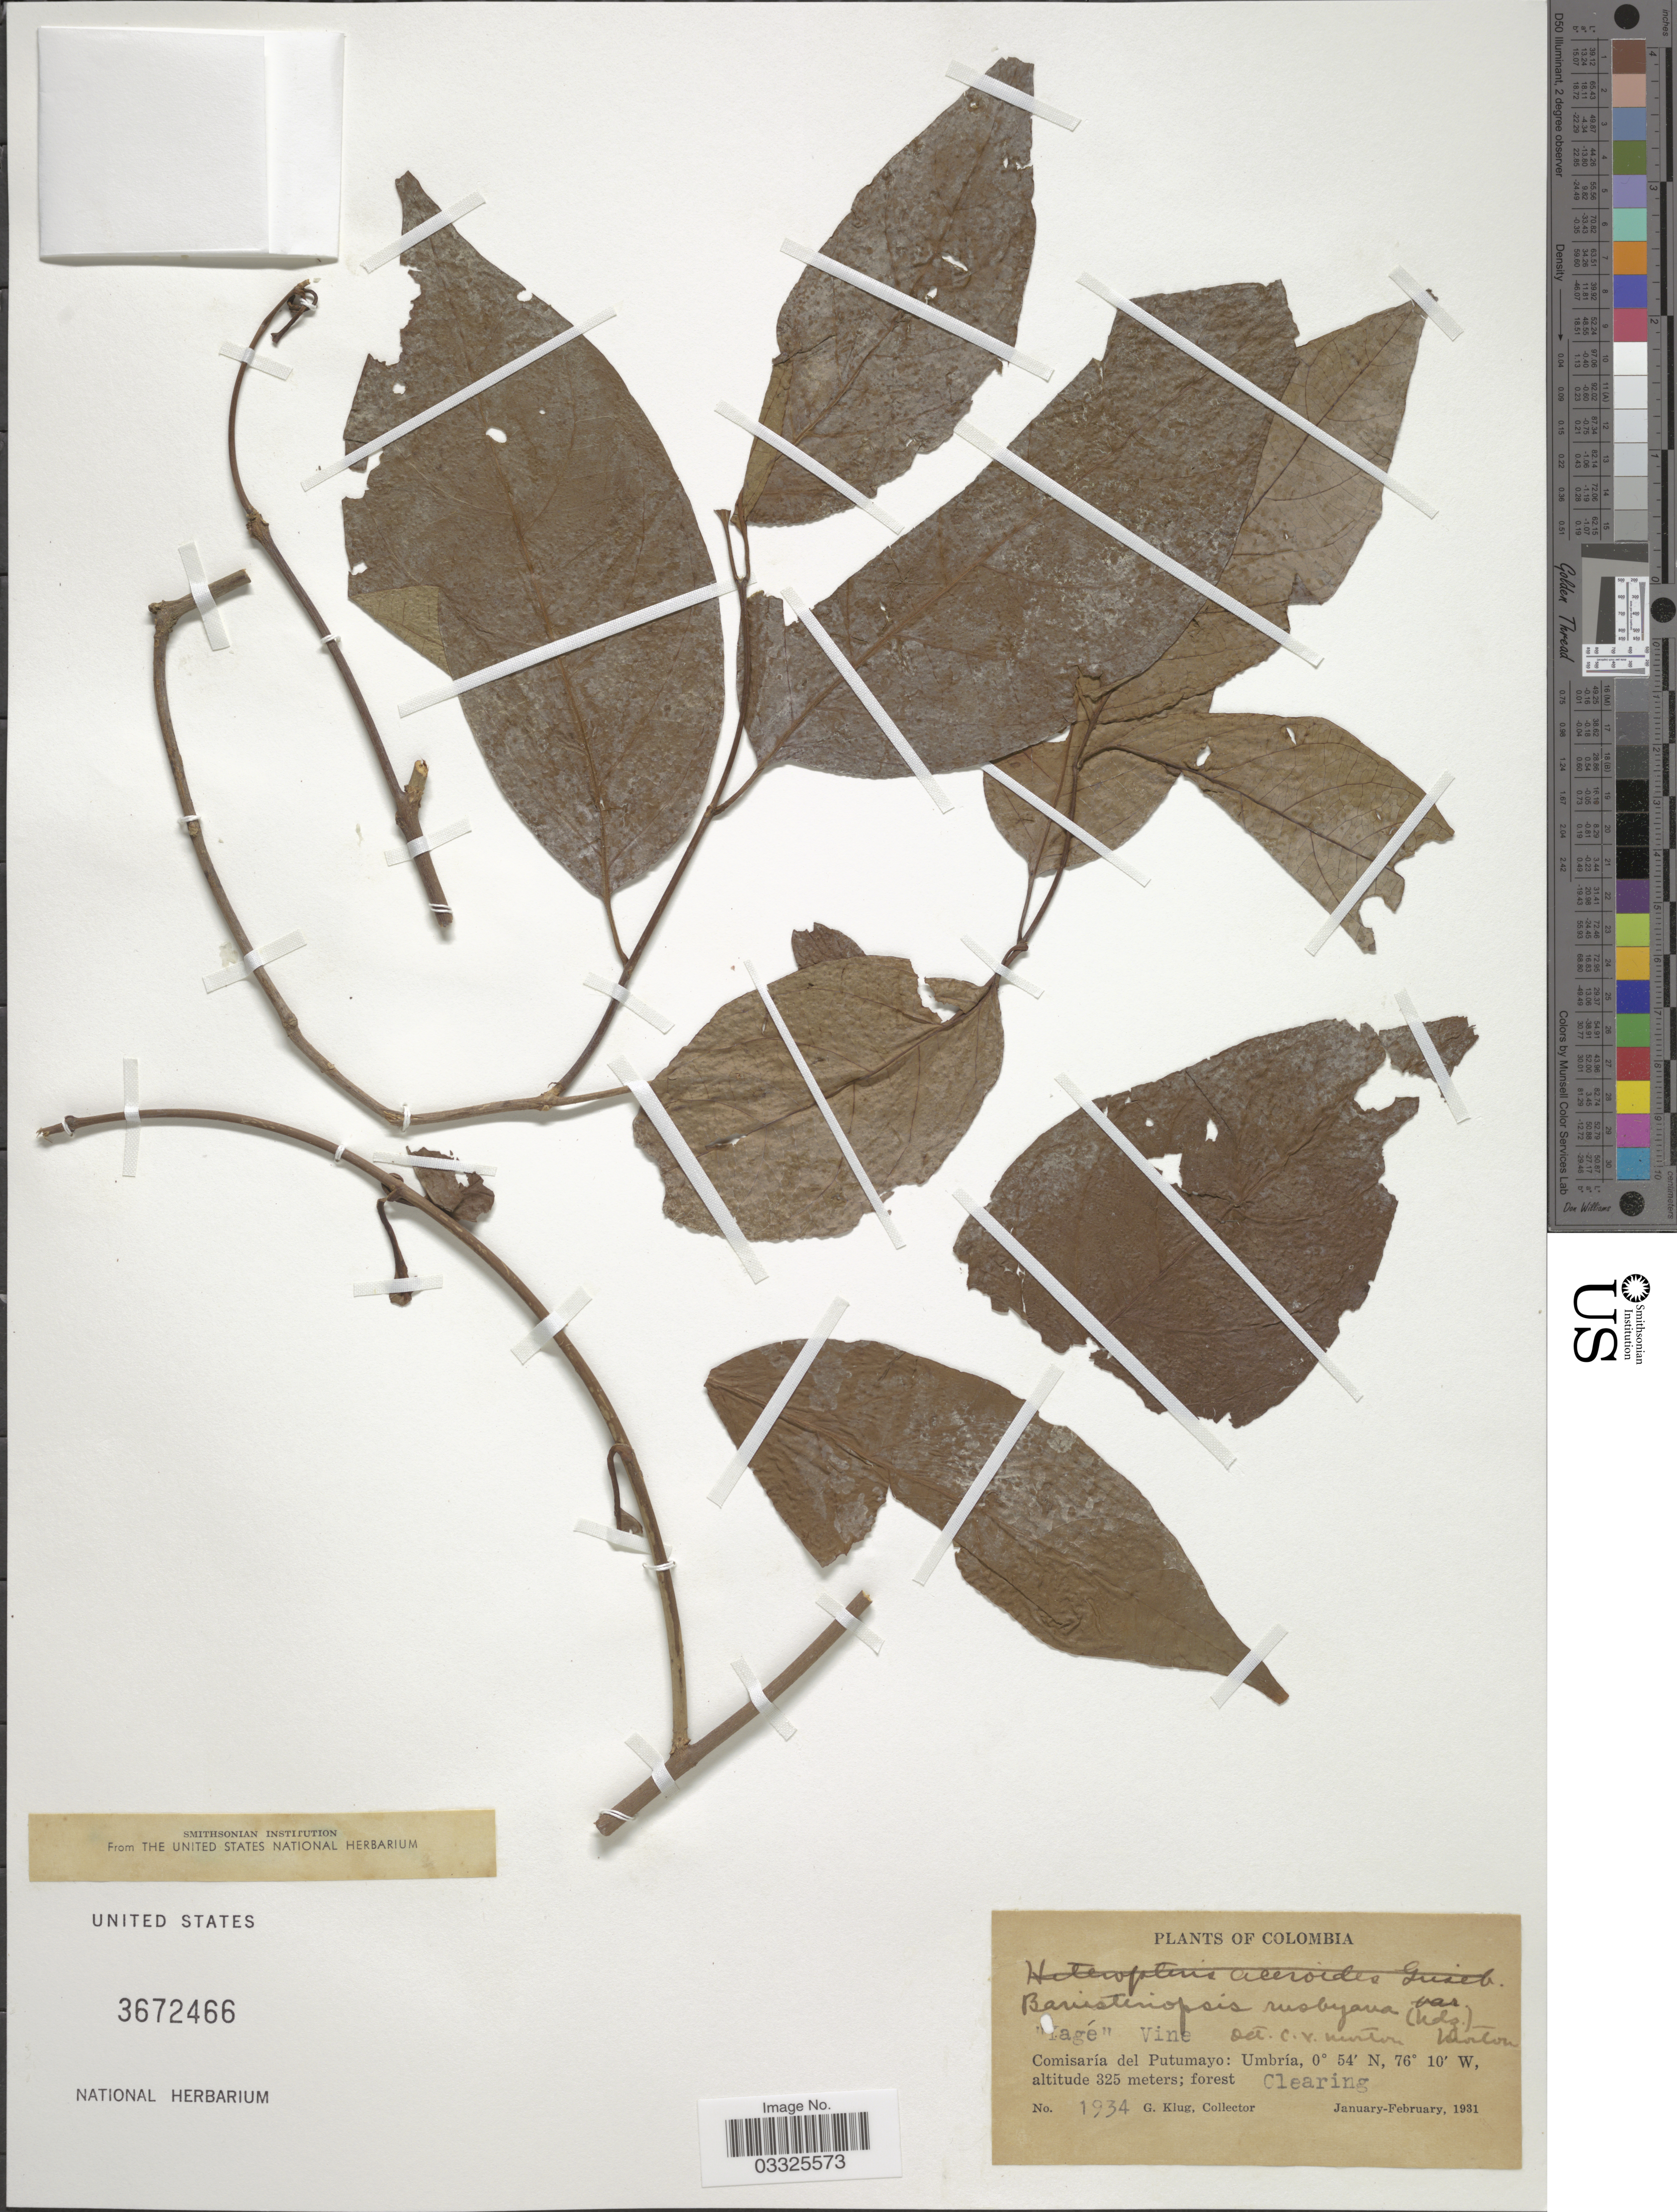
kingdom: Plantae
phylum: Tracheophyta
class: Magnoliopsida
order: Malpighiales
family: Malpighiaceae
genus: Banisteriopsis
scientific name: Banisteriopsis rusbyana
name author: (Nied.) C.V. Morton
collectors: G. Klug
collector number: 1934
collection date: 1931-01/1931-02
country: Colombia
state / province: Putumayo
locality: Comisaría del Putumayo: Umbría.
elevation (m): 325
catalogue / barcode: US 3672466